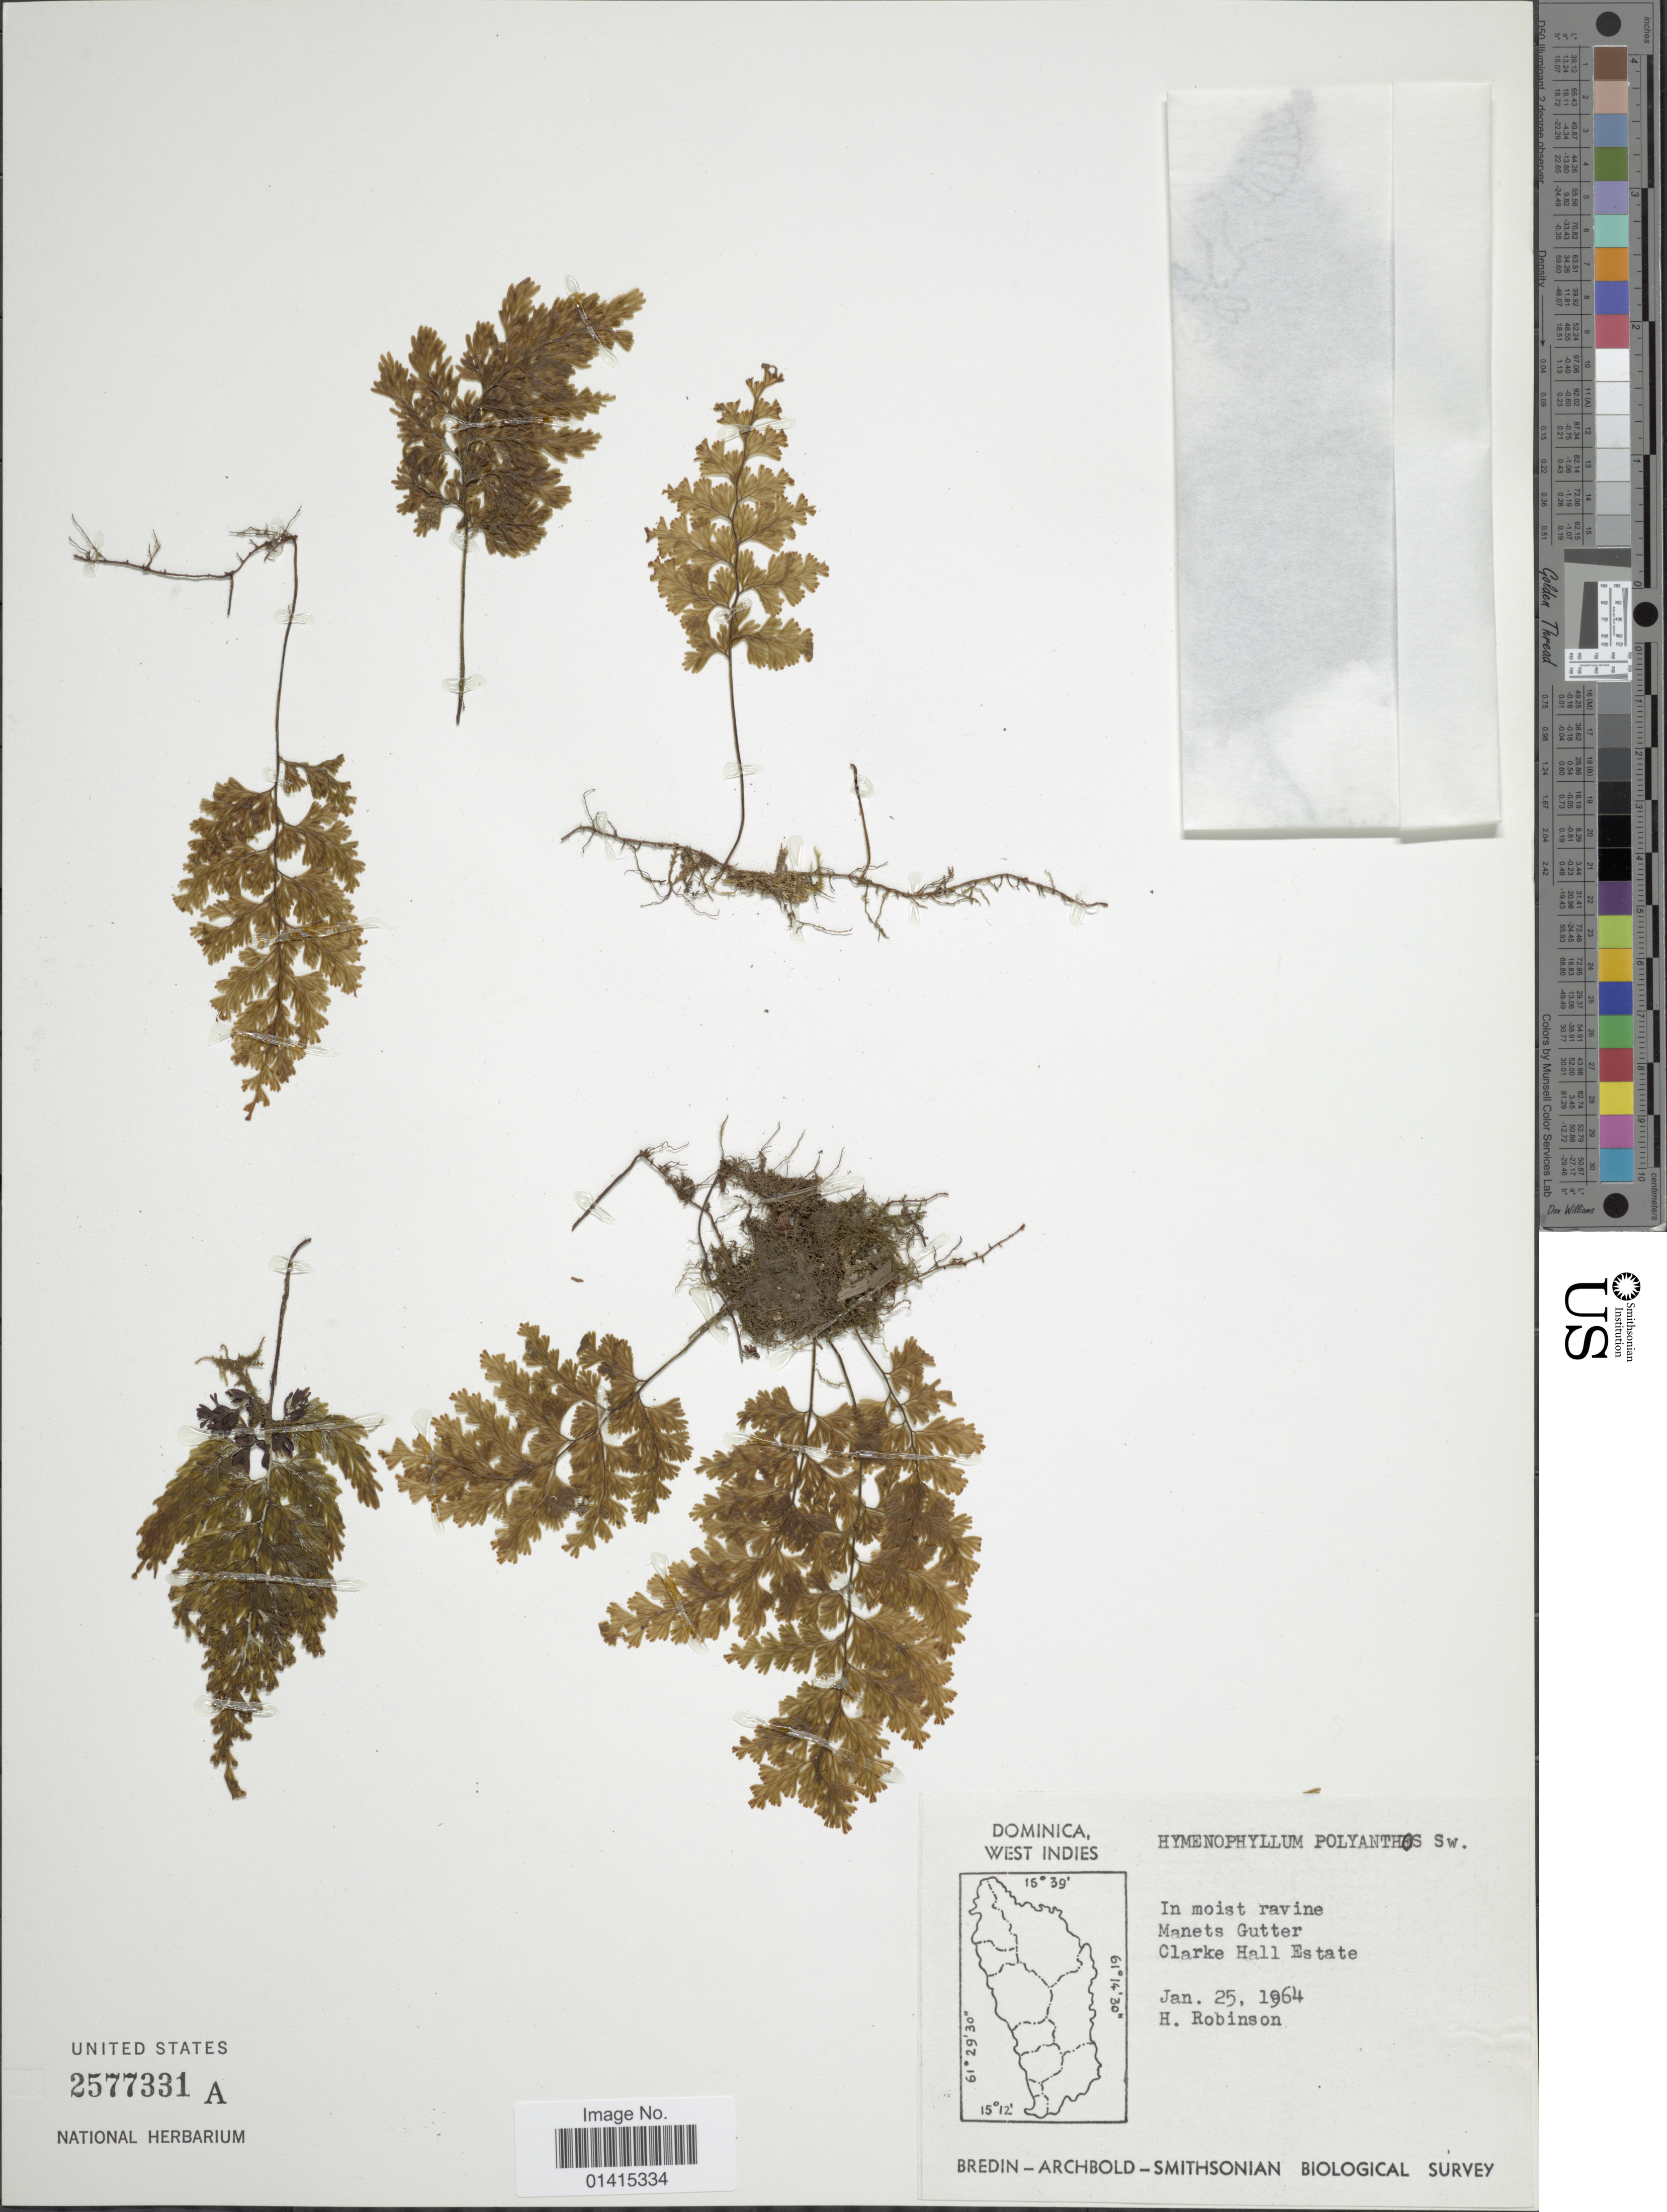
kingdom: Plantae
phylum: Tracheophyta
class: Polypodiopsida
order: Hymenophyllales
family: Hymenophyllaceae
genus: Hymenophyllum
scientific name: Hymenophyllum polyanthos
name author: (Sw.) Sw.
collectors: H. Robinson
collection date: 1964-01-25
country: Dominica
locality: Dominica West Indies, in moist ravine Manets Gutter, Clarke Hall Estate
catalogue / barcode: US 2577331A